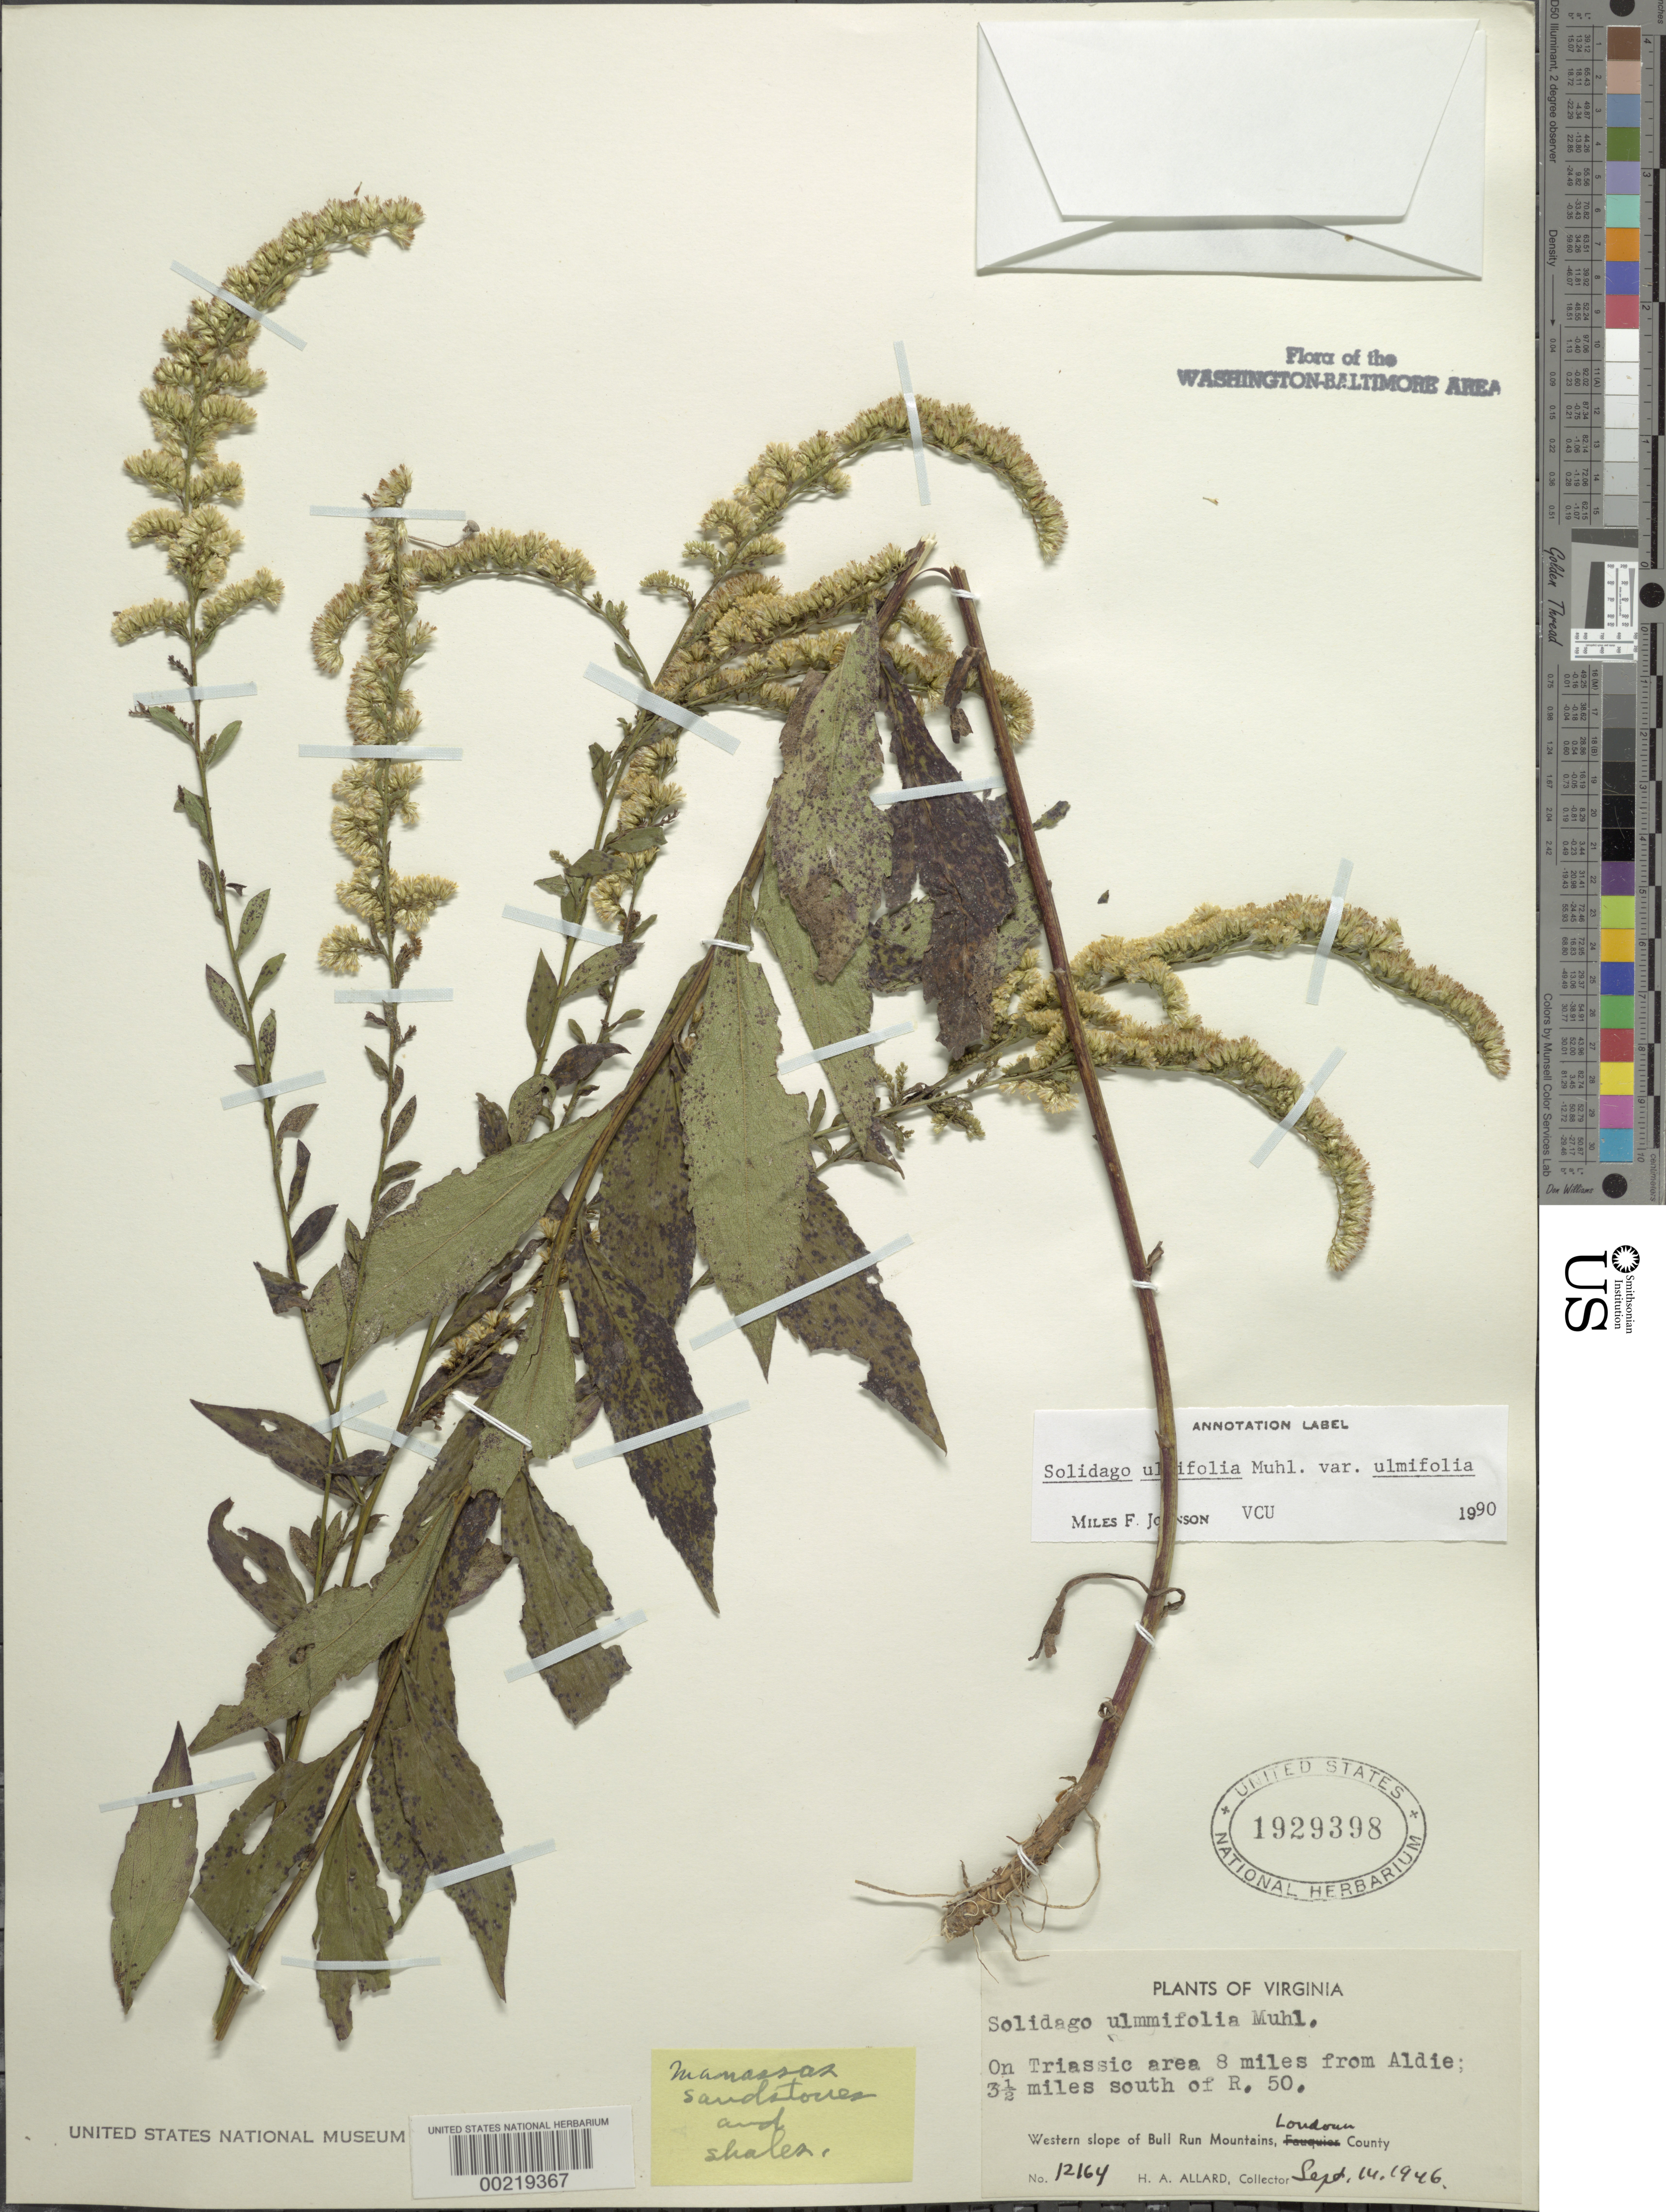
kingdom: Plantae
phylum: Tracheophyta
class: Magnoliopsida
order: Asterales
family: Asteraceae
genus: Solidago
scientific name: Solidago ulmifolia var. ulmifolia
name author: Muhl.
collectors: H. A. Allard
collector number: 12164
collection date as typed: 14 Sep 1946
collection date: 1946-09-14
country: United States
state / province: Virginia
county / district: Loudoun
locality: South of Rt. 50 8 Miles from Aldie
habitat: Triassic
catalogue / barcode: US 1929398